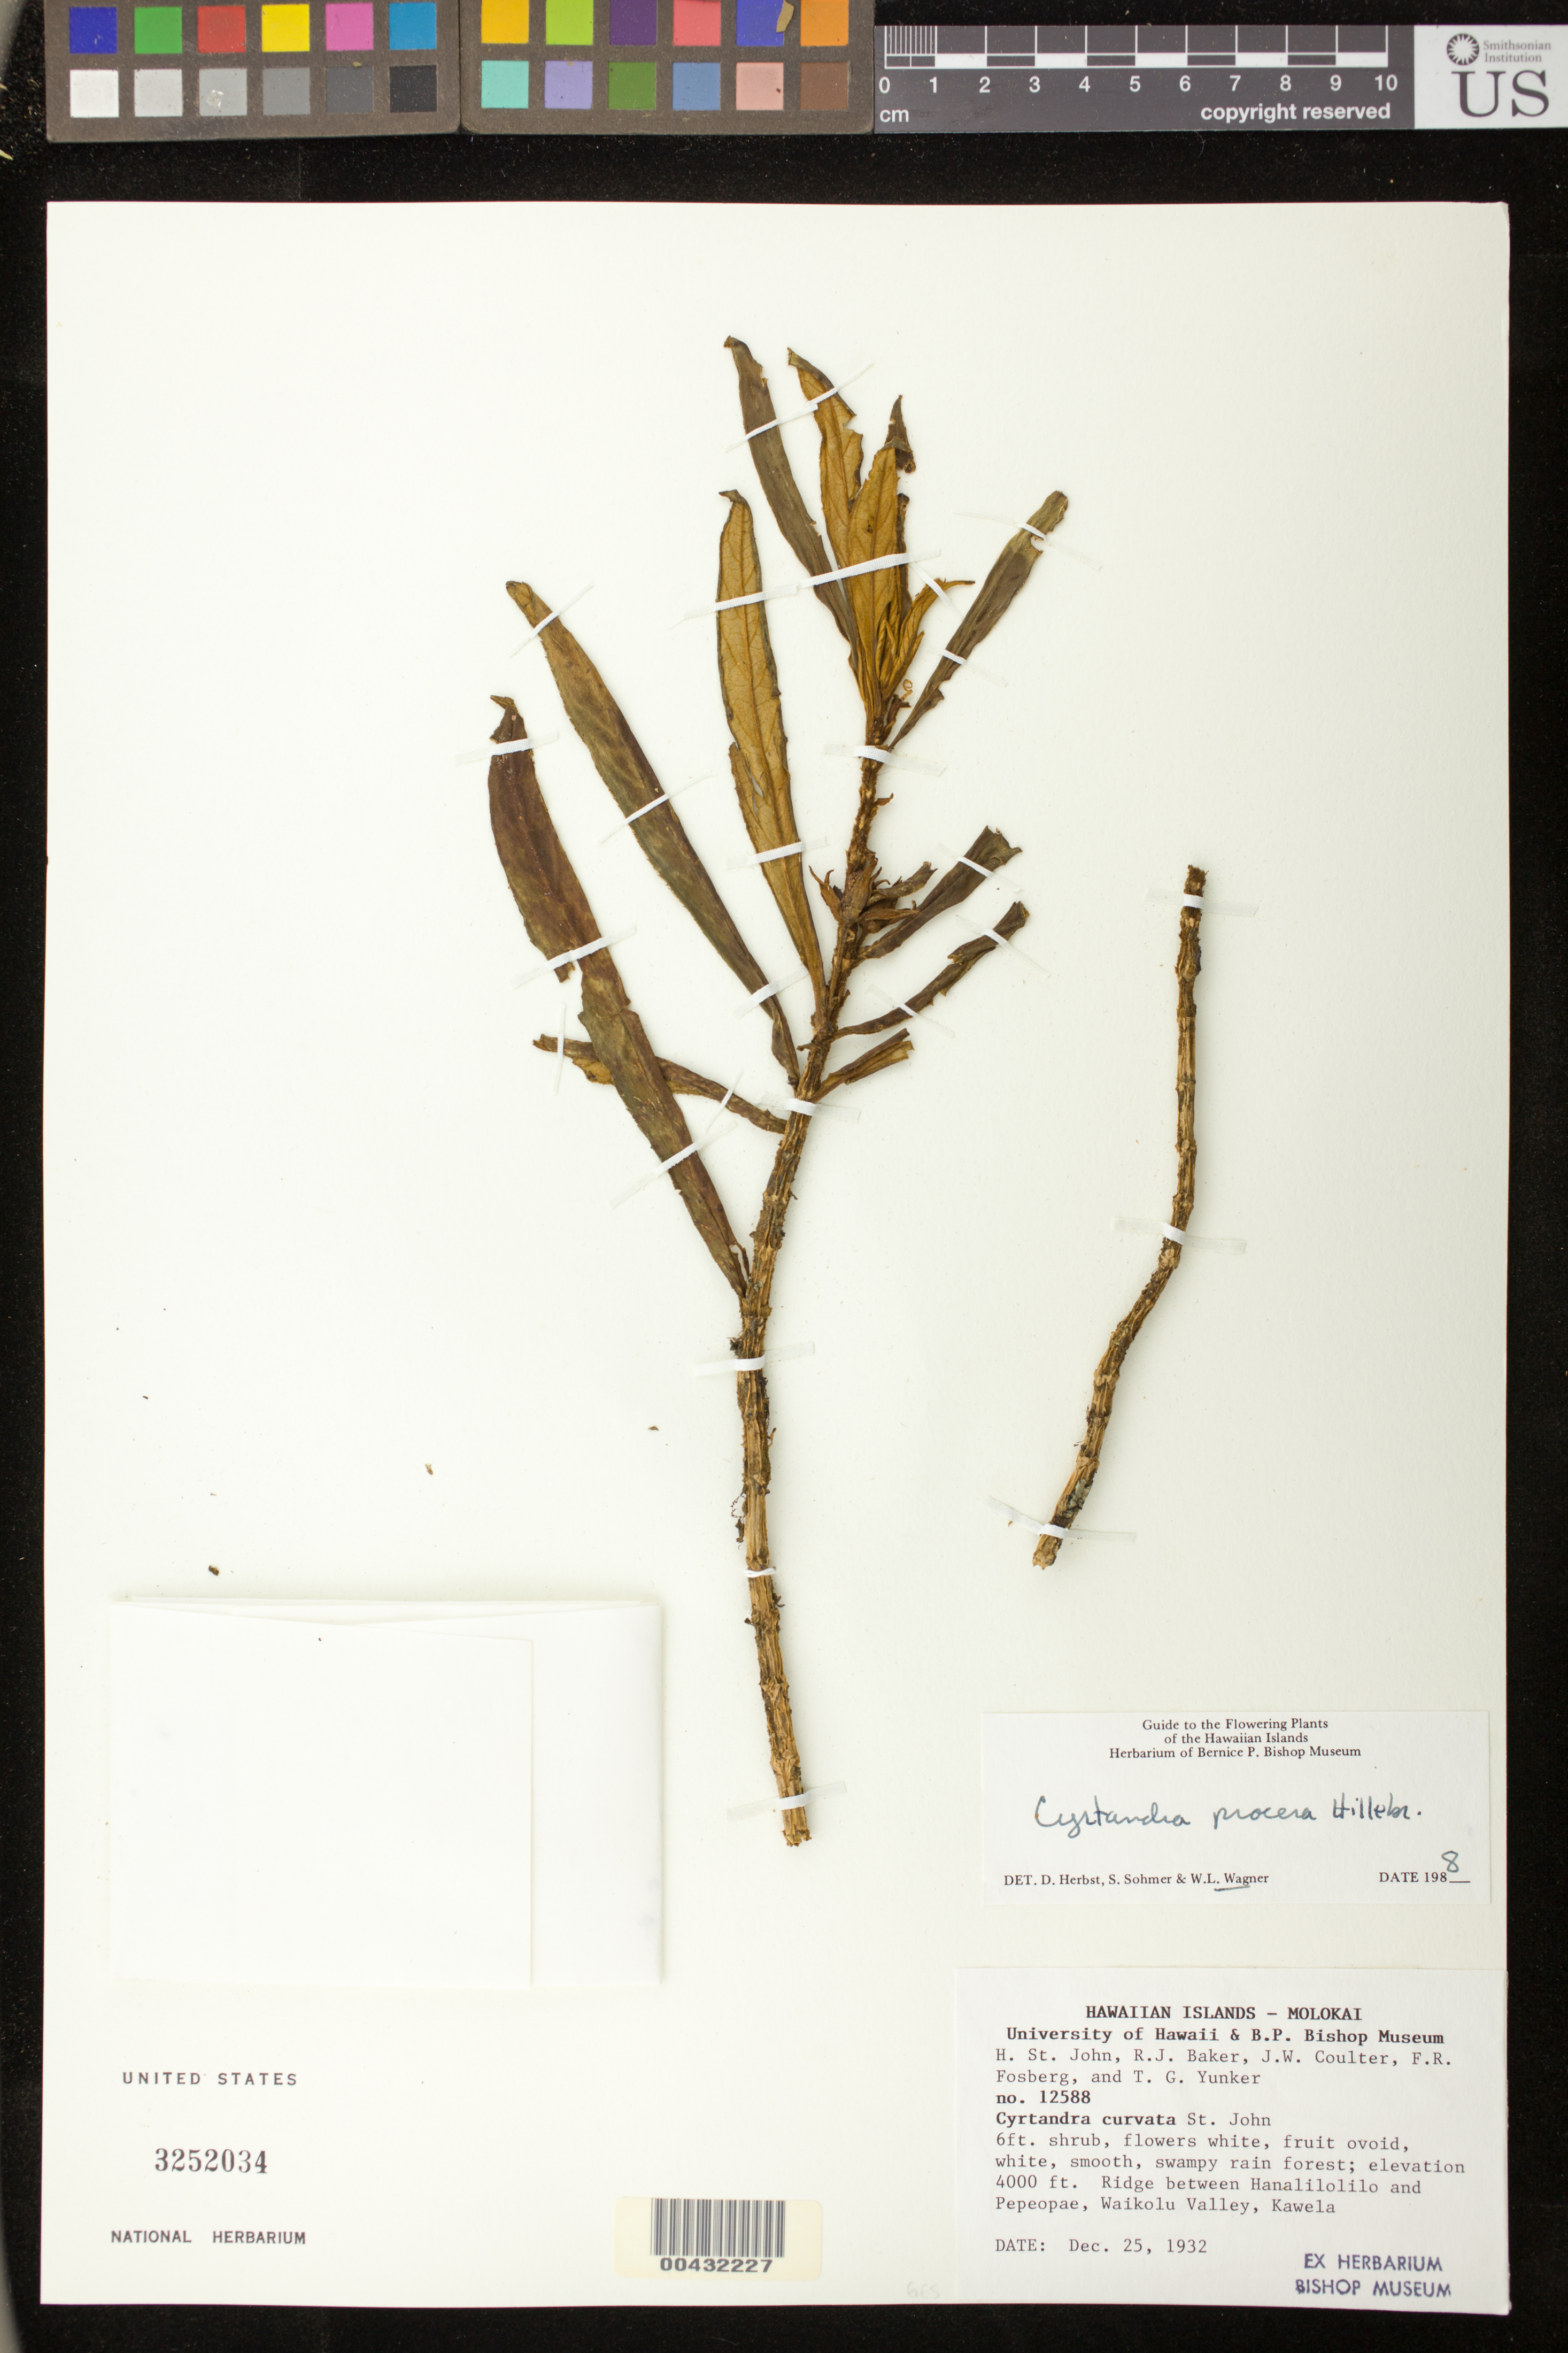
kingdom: Plantae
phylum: Tracheophyta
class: Magnoliopsida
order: Lamiales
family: Gesneriaceae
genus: Cyrtandra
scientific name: Cyrtandra procera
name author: Hillebr.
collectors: H. St. John, R. J. Baker, J. W. Coulter, F. R. Fosberg & T. G. Yuncker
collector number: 12588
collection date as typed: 25 Dec 1932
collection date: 1932-12-25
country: United States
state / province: Hawaii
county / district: Maui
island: Moloka'i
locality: Ridge between Hanalilolilo and Pepeopae, Waikolu Valley, Kawela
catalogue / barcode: US 3252034